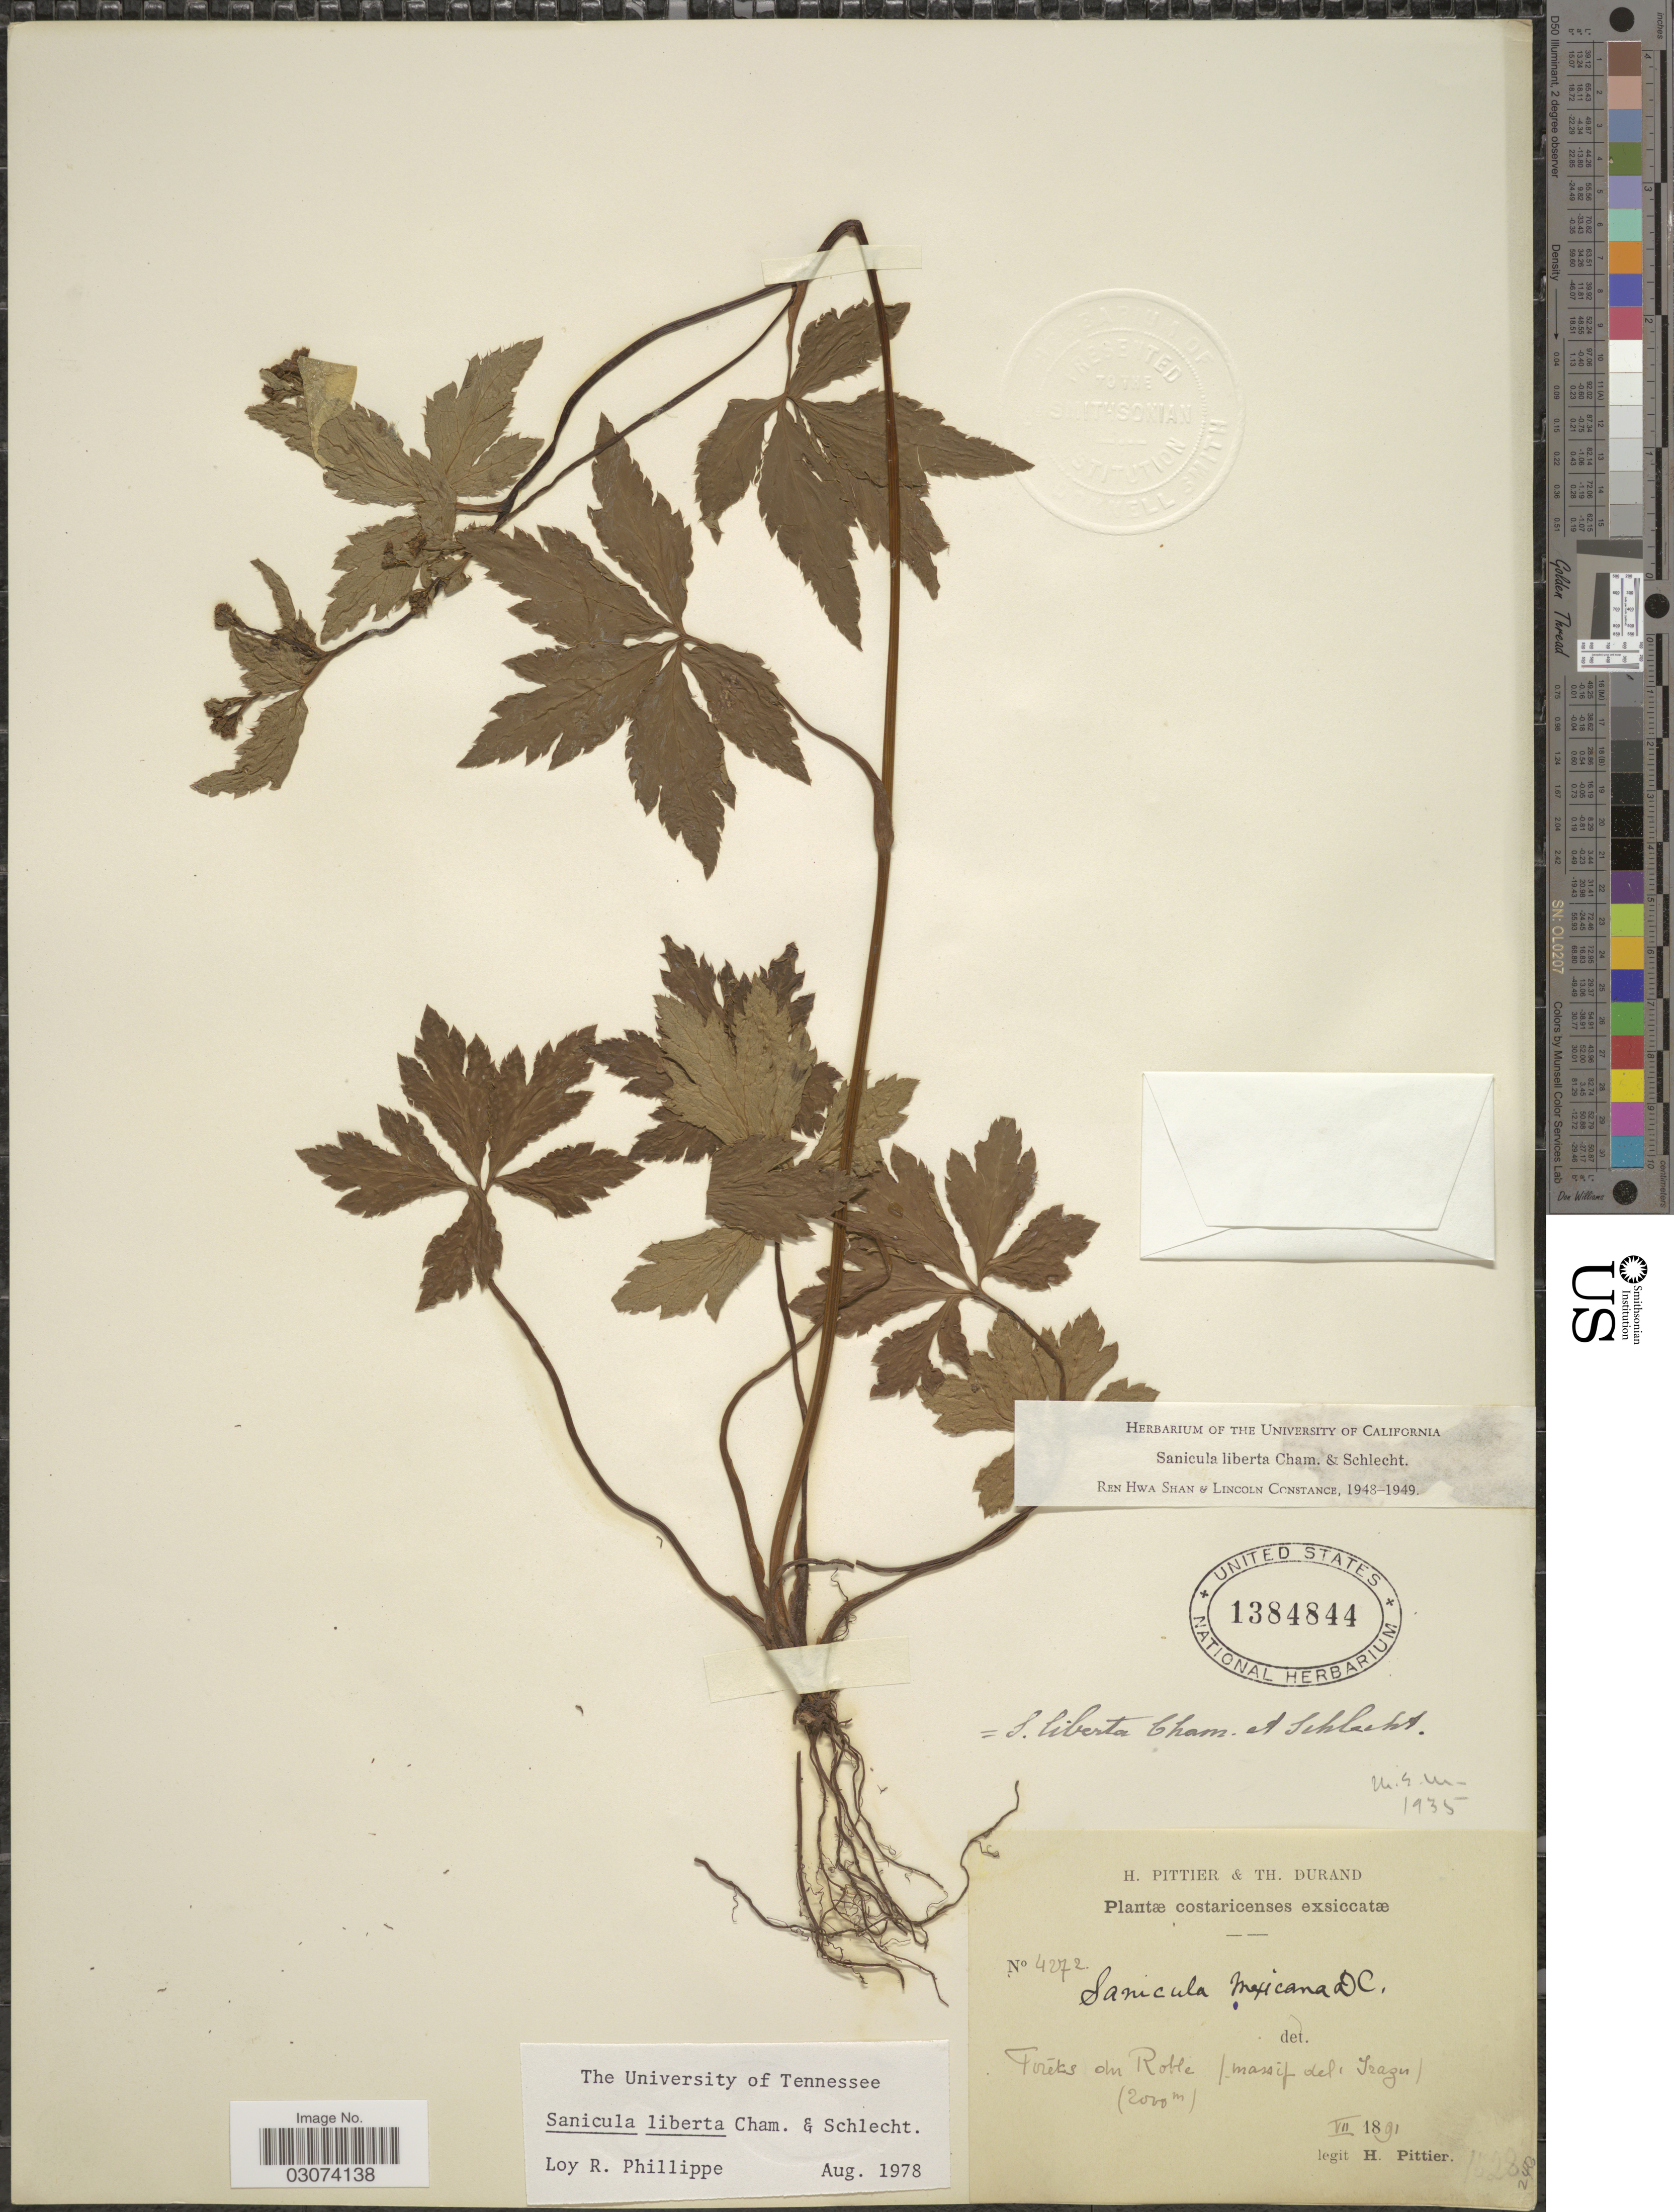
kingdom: Plantae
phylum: Tracheophyta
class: Magnoliopsida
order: Apiales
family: Apiaceae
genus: Sanicula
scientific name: Sanicula liberta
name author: Cham. & Schltdl.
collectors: H. F. Pittier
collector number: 4272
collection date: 1891-07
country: Costa Rica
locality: Forêts du Roble (massif del Irazu).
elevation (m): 2000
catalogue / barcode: US 1384844